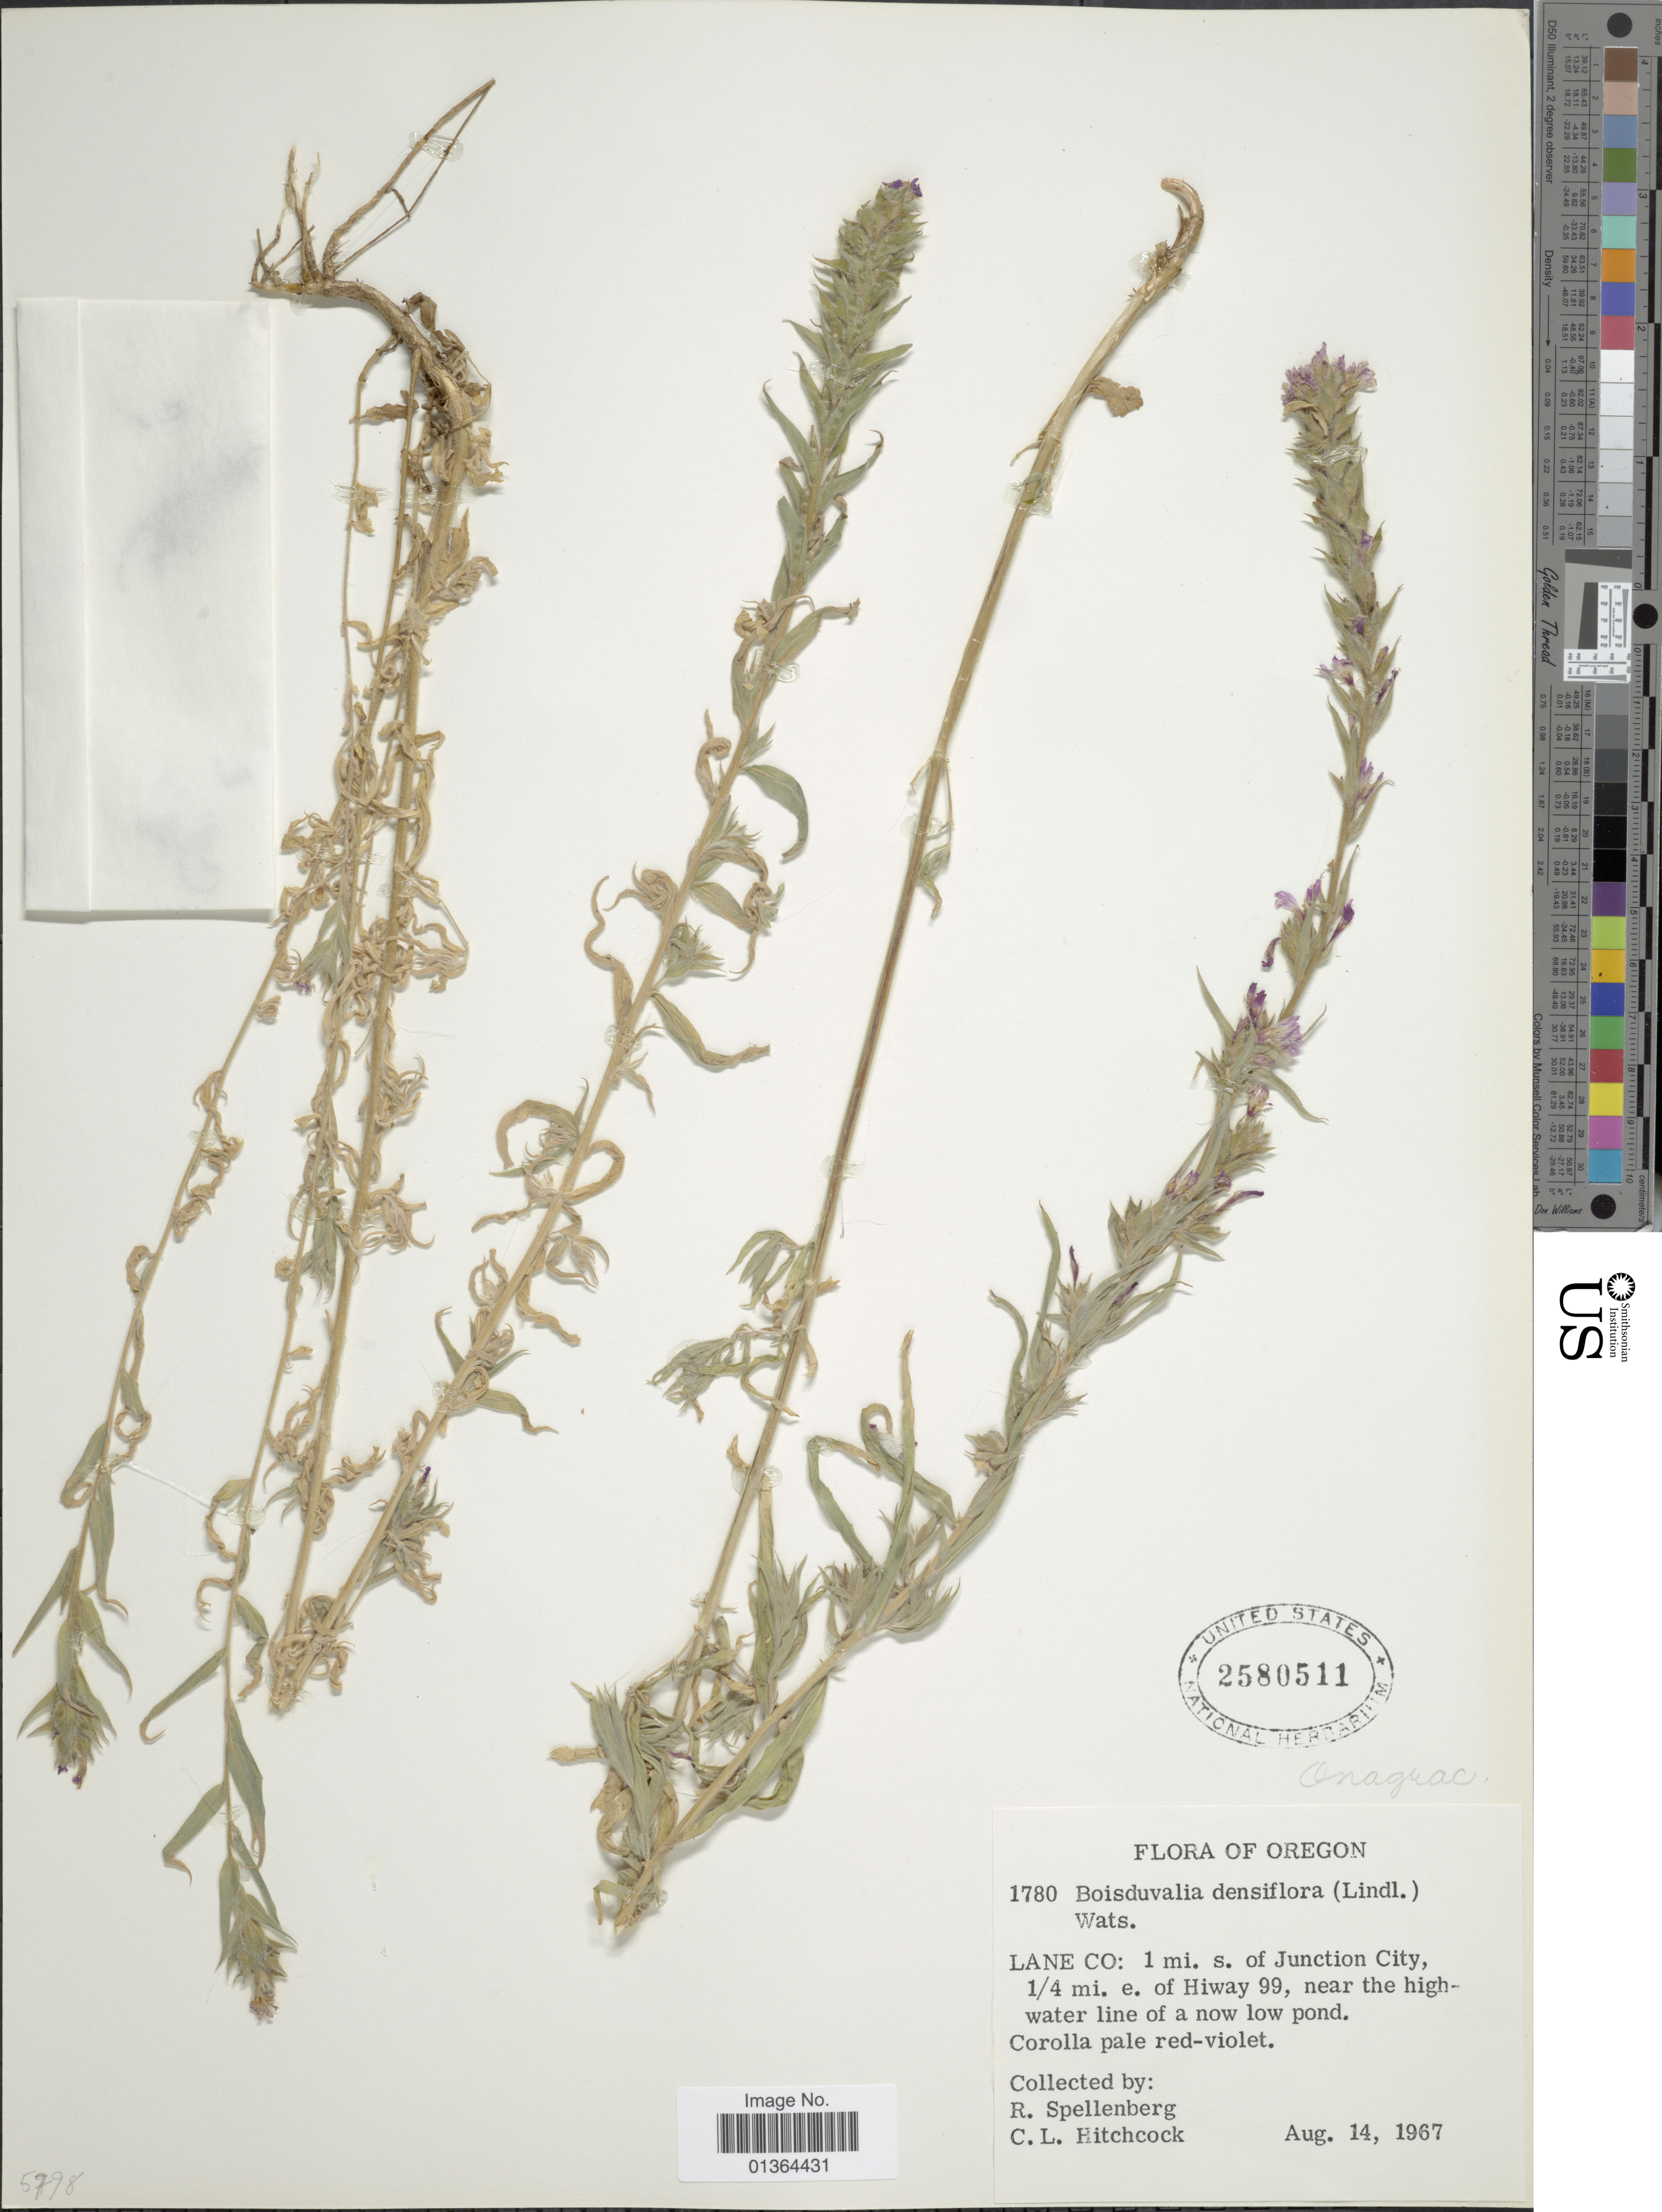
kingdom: Plantae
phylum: Tracheophyta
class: Magnoliopsida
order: Myrtales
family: Onagraceae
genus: Epilobium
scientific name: Epilobium densiflorum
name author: (Lindl.) Hoch & P.H. Raven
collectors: R. Spellenberg & C. L. Hitchcock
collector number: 1780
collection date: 1967-08-14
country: United States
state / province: Oregon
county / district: Lane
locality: Lane Co: 1 mi. S. of junction City, ¼ mi. e. of Hiway 99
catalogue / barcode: US 2580511